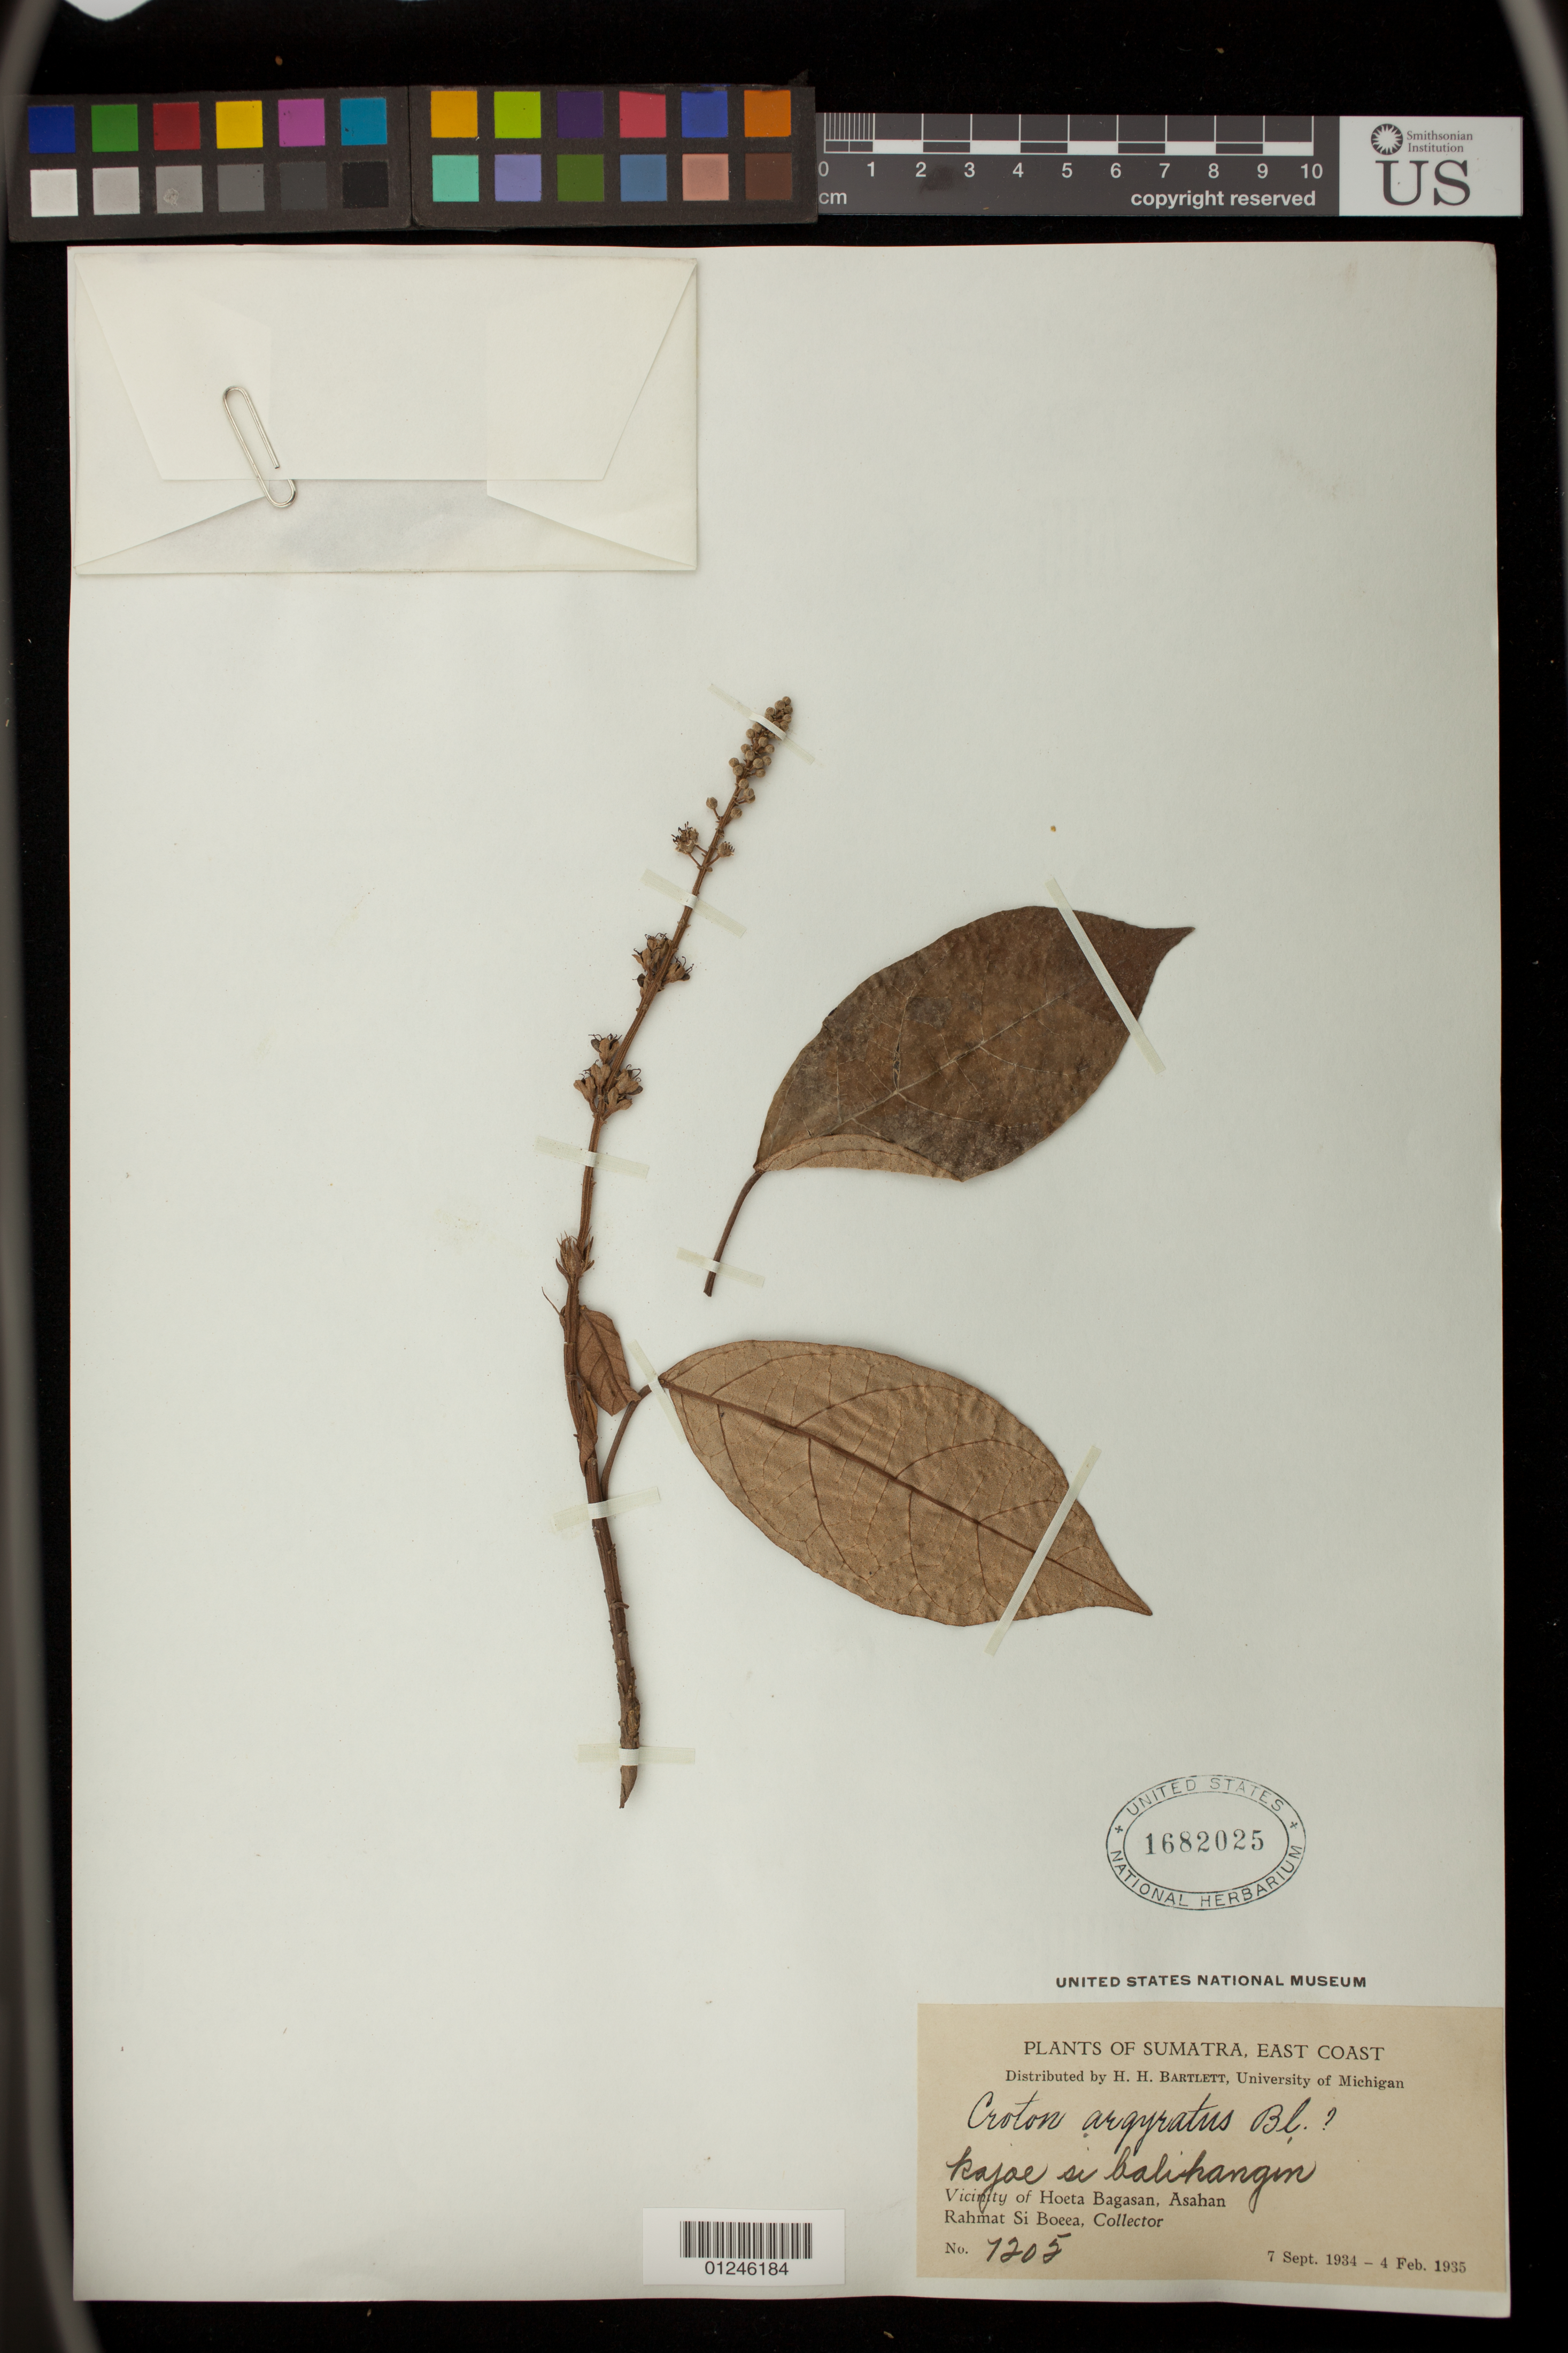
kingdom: Plantae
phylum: Tracheophyta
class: Magnoliopsida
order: Malpighiales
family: Euphorbiaceae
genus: Croton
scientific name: Croton argyratus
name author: Blume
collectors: Rahmat Si Boeea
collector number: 1205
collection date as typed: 07 Sep 1934 to 04 Feb 1935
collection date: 1934-09-07/1935-02-04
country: Indonesia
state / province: Sumatra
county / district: Sumatera Utara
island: Sumatra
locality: Vicinity of Hoeta Bagasan, Asahan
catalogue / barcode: US 1682025